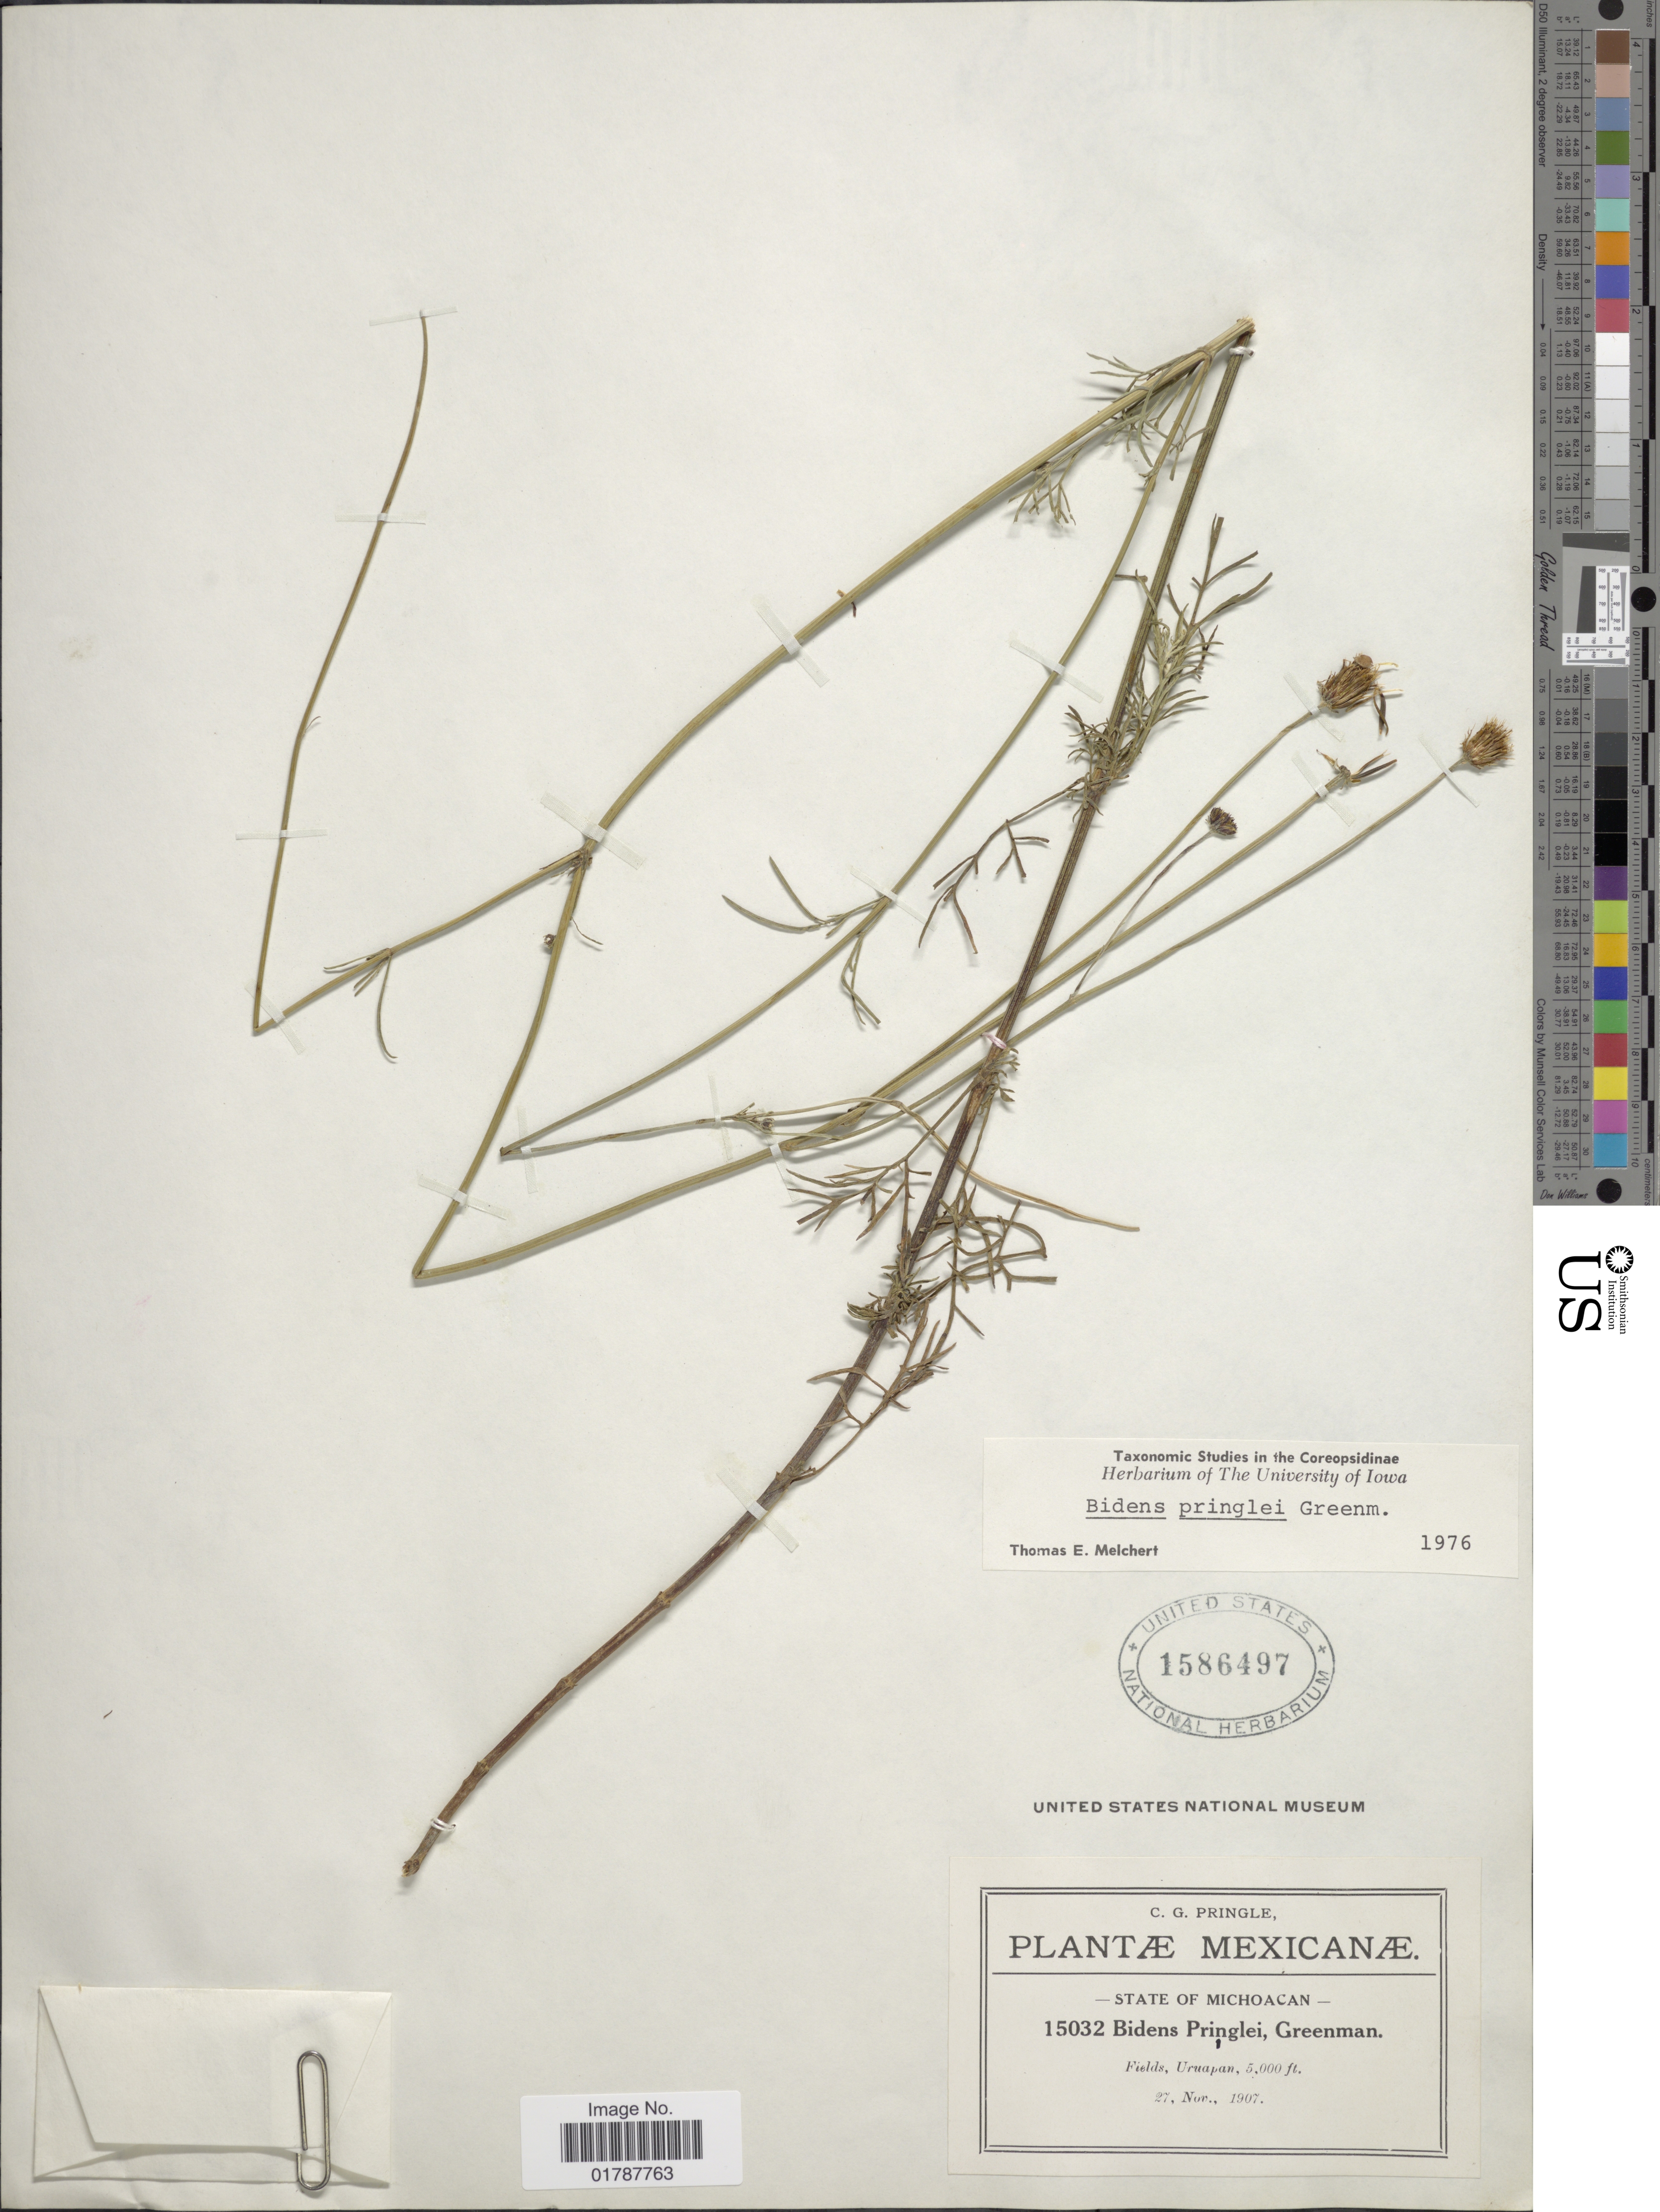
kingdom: Plantae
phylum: Tracheophyta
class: Magnoliopsida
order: Asterales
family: Asteraceae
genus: Bidens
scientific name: Bidens pringlei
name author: Greenm.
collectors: C. G. Pringle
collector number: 15032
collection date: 1907-11-27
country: Mexico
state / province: Michoacán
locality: State of Michoacan, Fields, Uruapan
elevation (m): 1524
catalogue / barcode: US 1586497